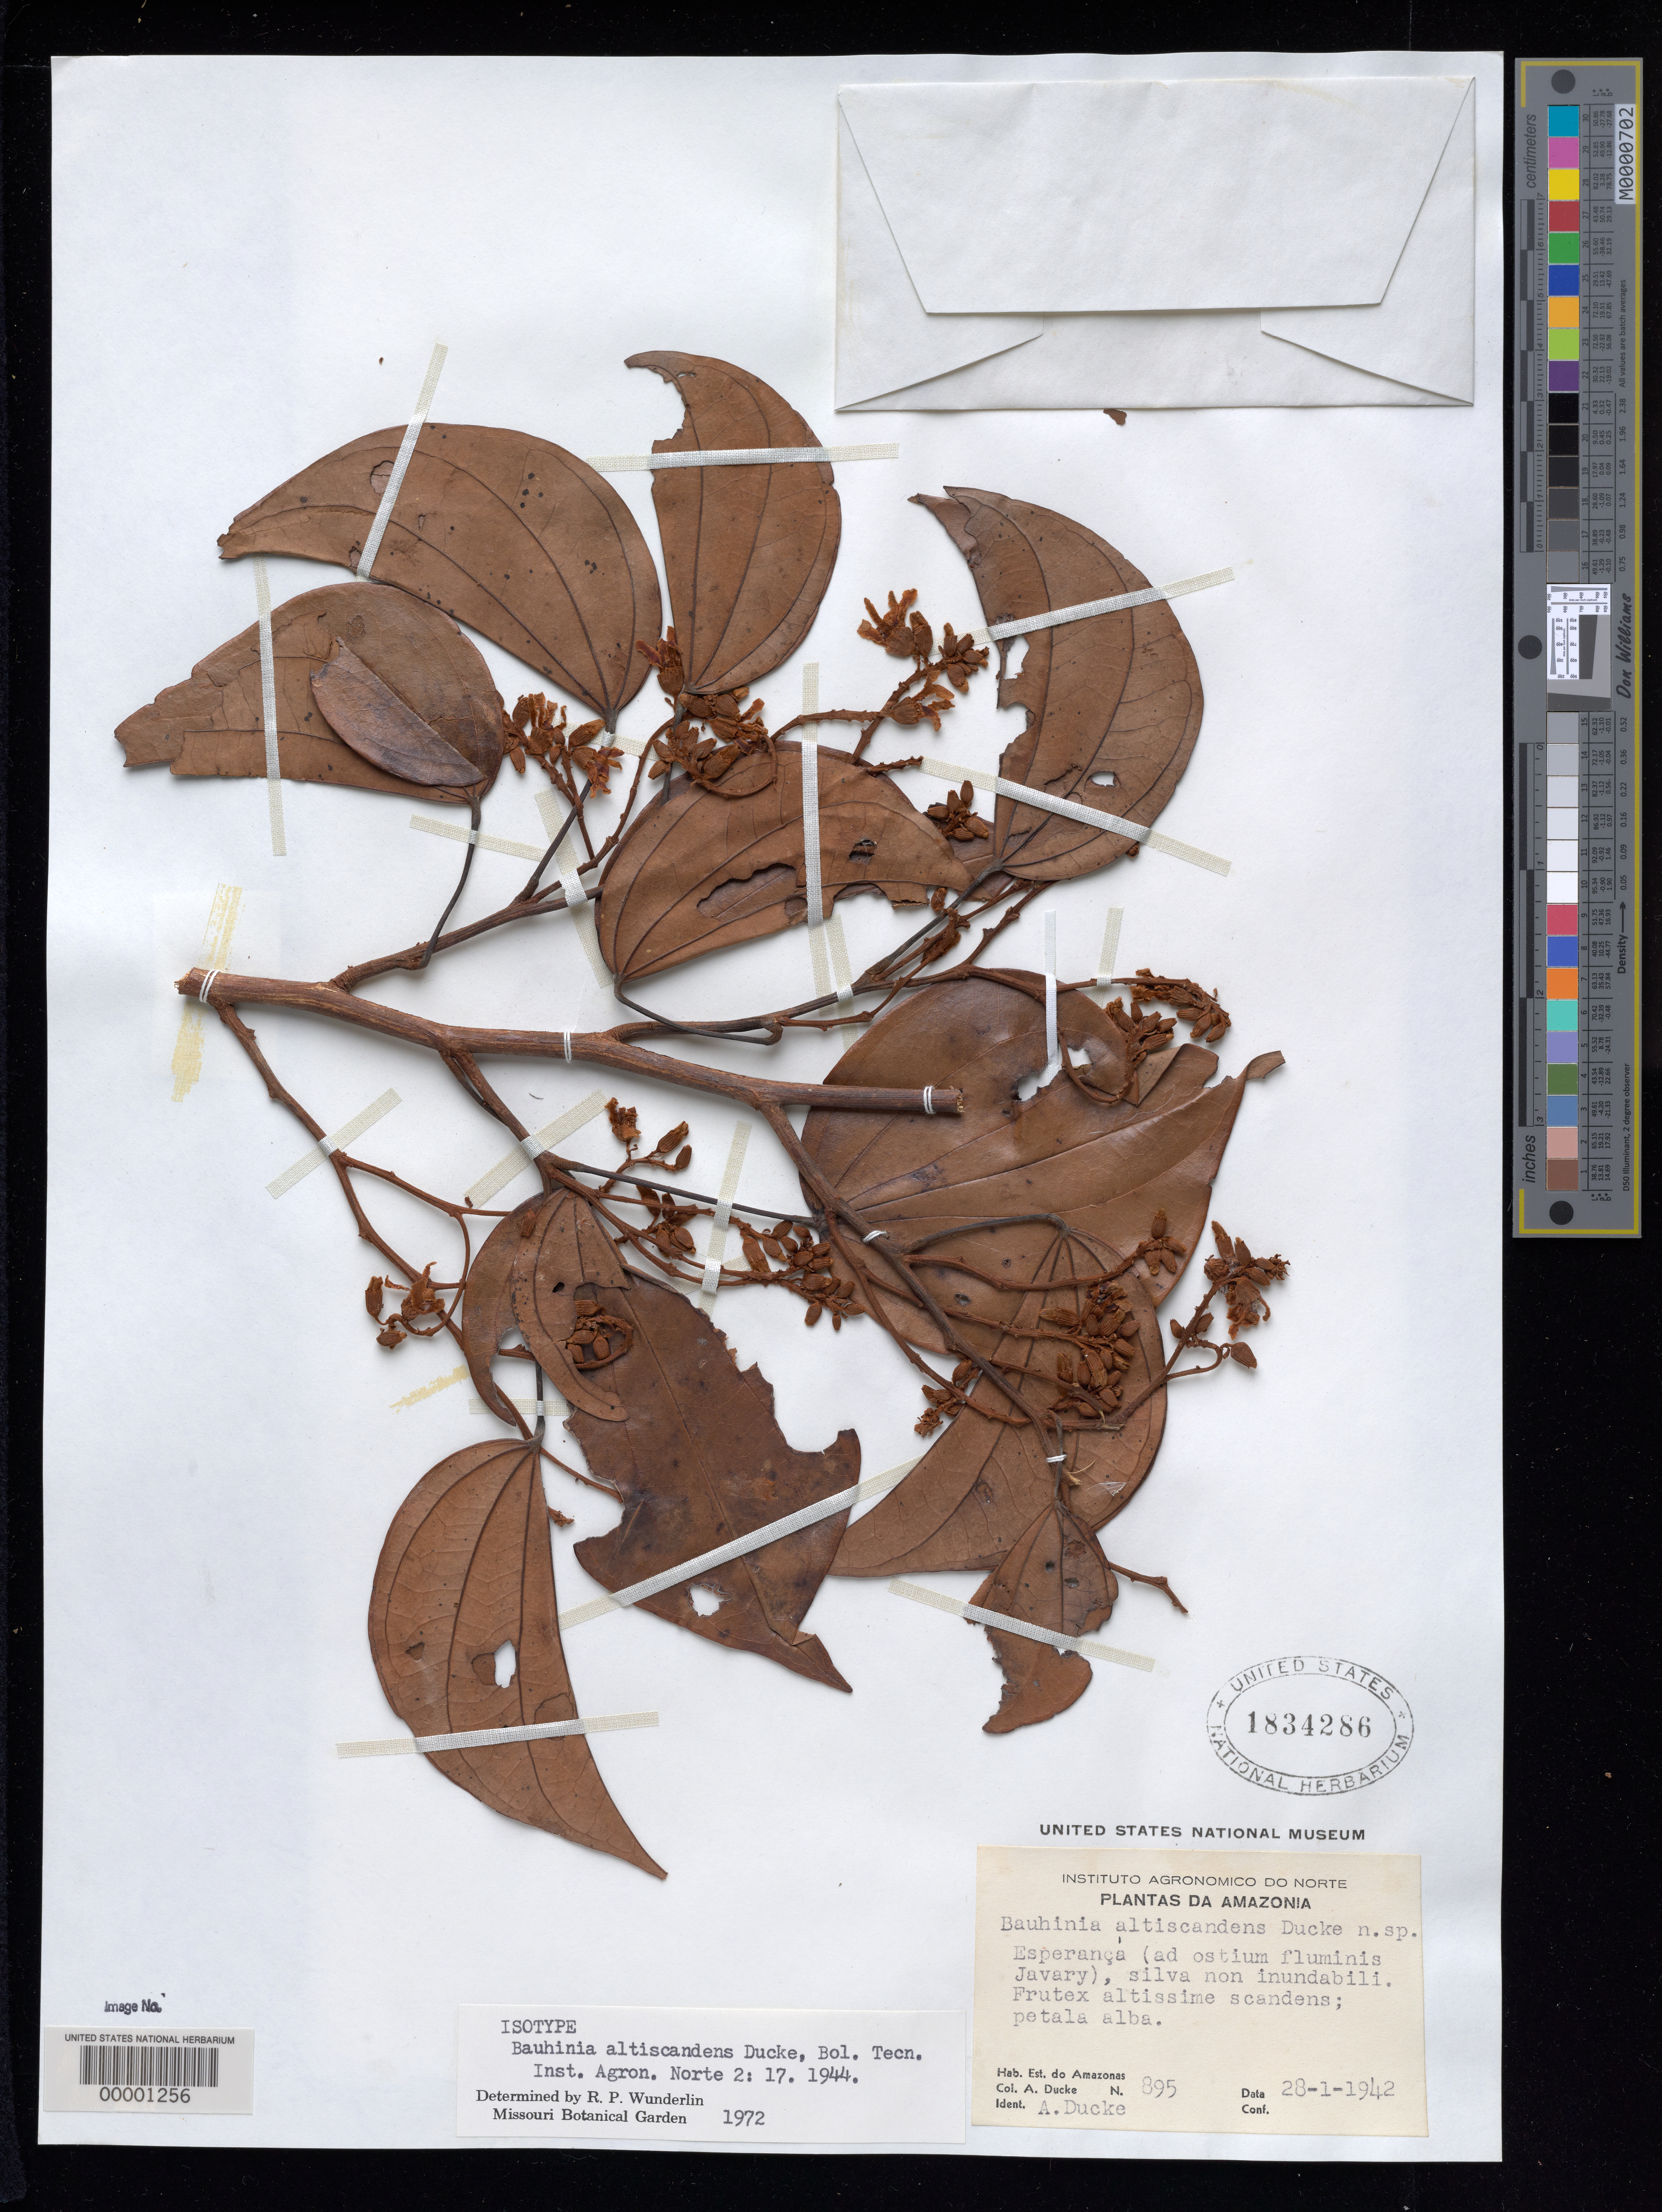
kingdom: Plantae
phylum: Tracheophyta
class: Magnoliopsida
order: Fabales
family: Fabaceae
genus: Bauhinia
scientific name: Bauhinia altiscandens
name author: Ducke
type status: Isotype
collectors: A. Ducke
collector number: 895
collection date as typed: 28 Jan 1942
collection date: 1942-01-28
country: Brazil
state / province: Amazonas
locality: Esperanca (ad ostium fluminis Javary)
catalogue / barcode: US 1834286